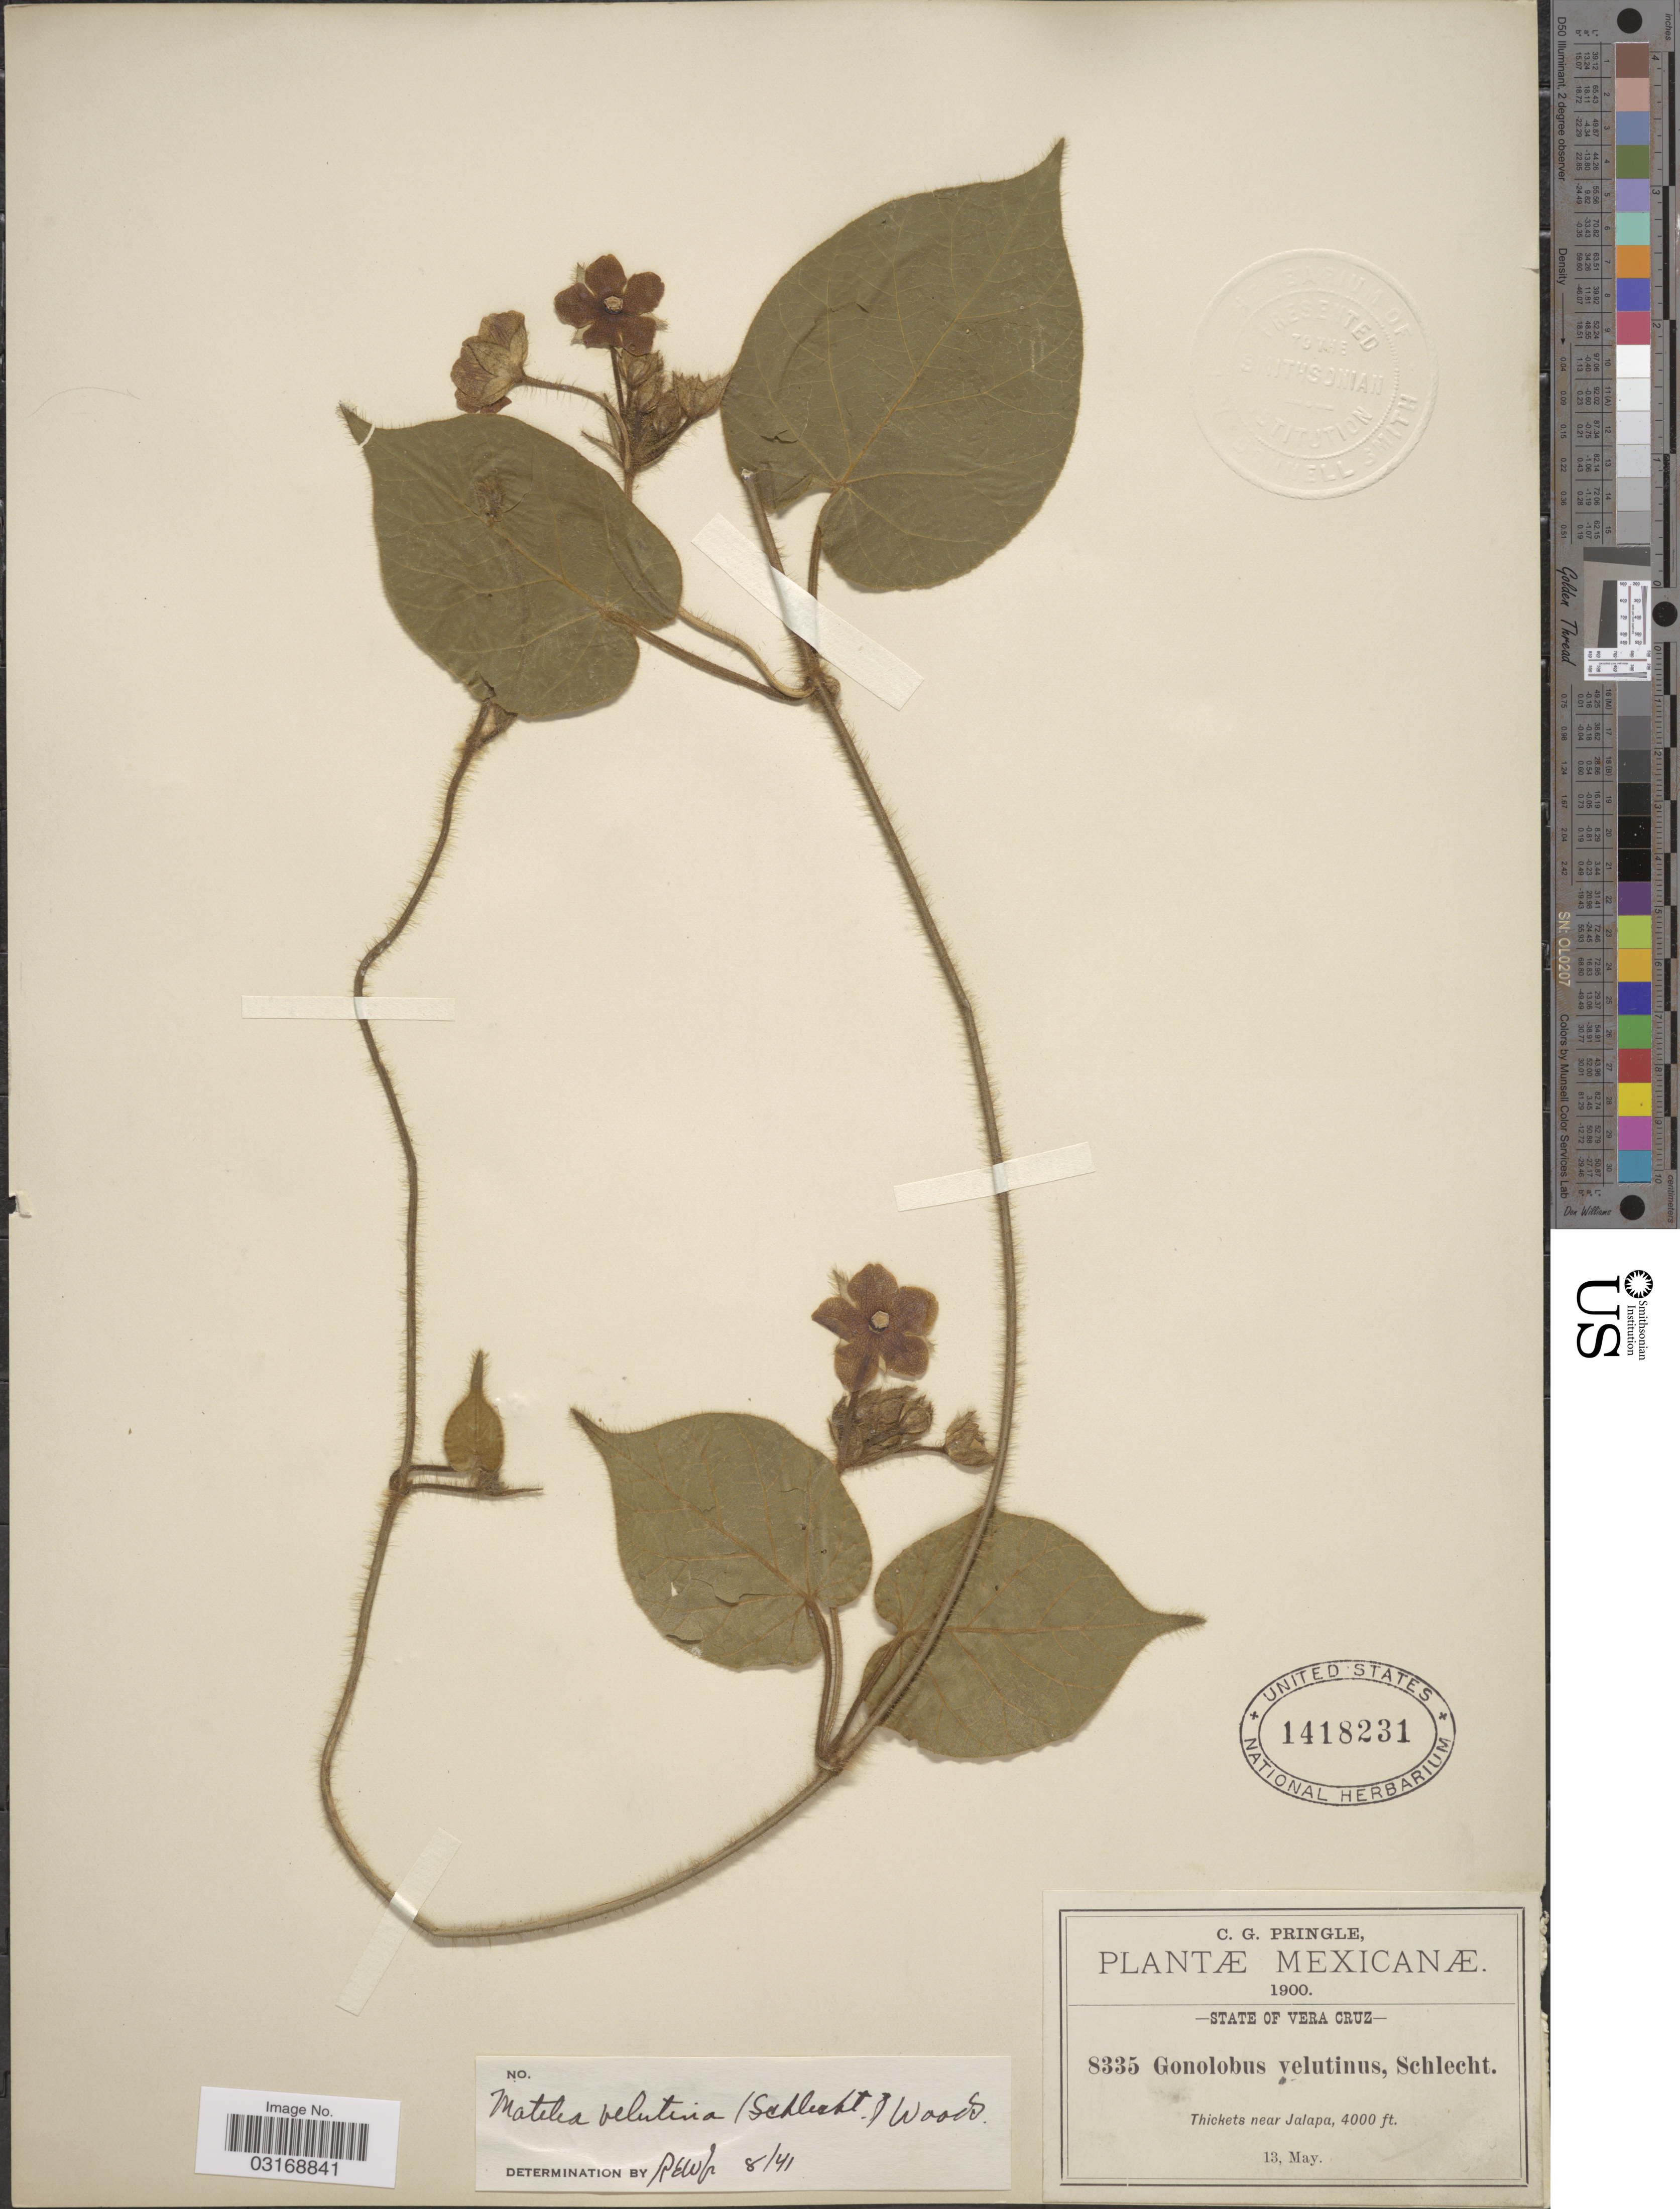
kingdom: Plantae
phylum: Tracheophyta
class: Magnoliopsida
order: Gentianales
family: Apocynaceae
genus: Matelea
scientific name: Matelea velutina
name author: (Schltdl.) Woodson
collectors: C. G. Pringle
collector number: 8335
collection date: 1900-05-13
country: Mexico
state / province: Veracruz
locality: Vera Cruz. Thickets near Jalapa.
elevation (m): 1219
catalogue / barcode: US 1418231